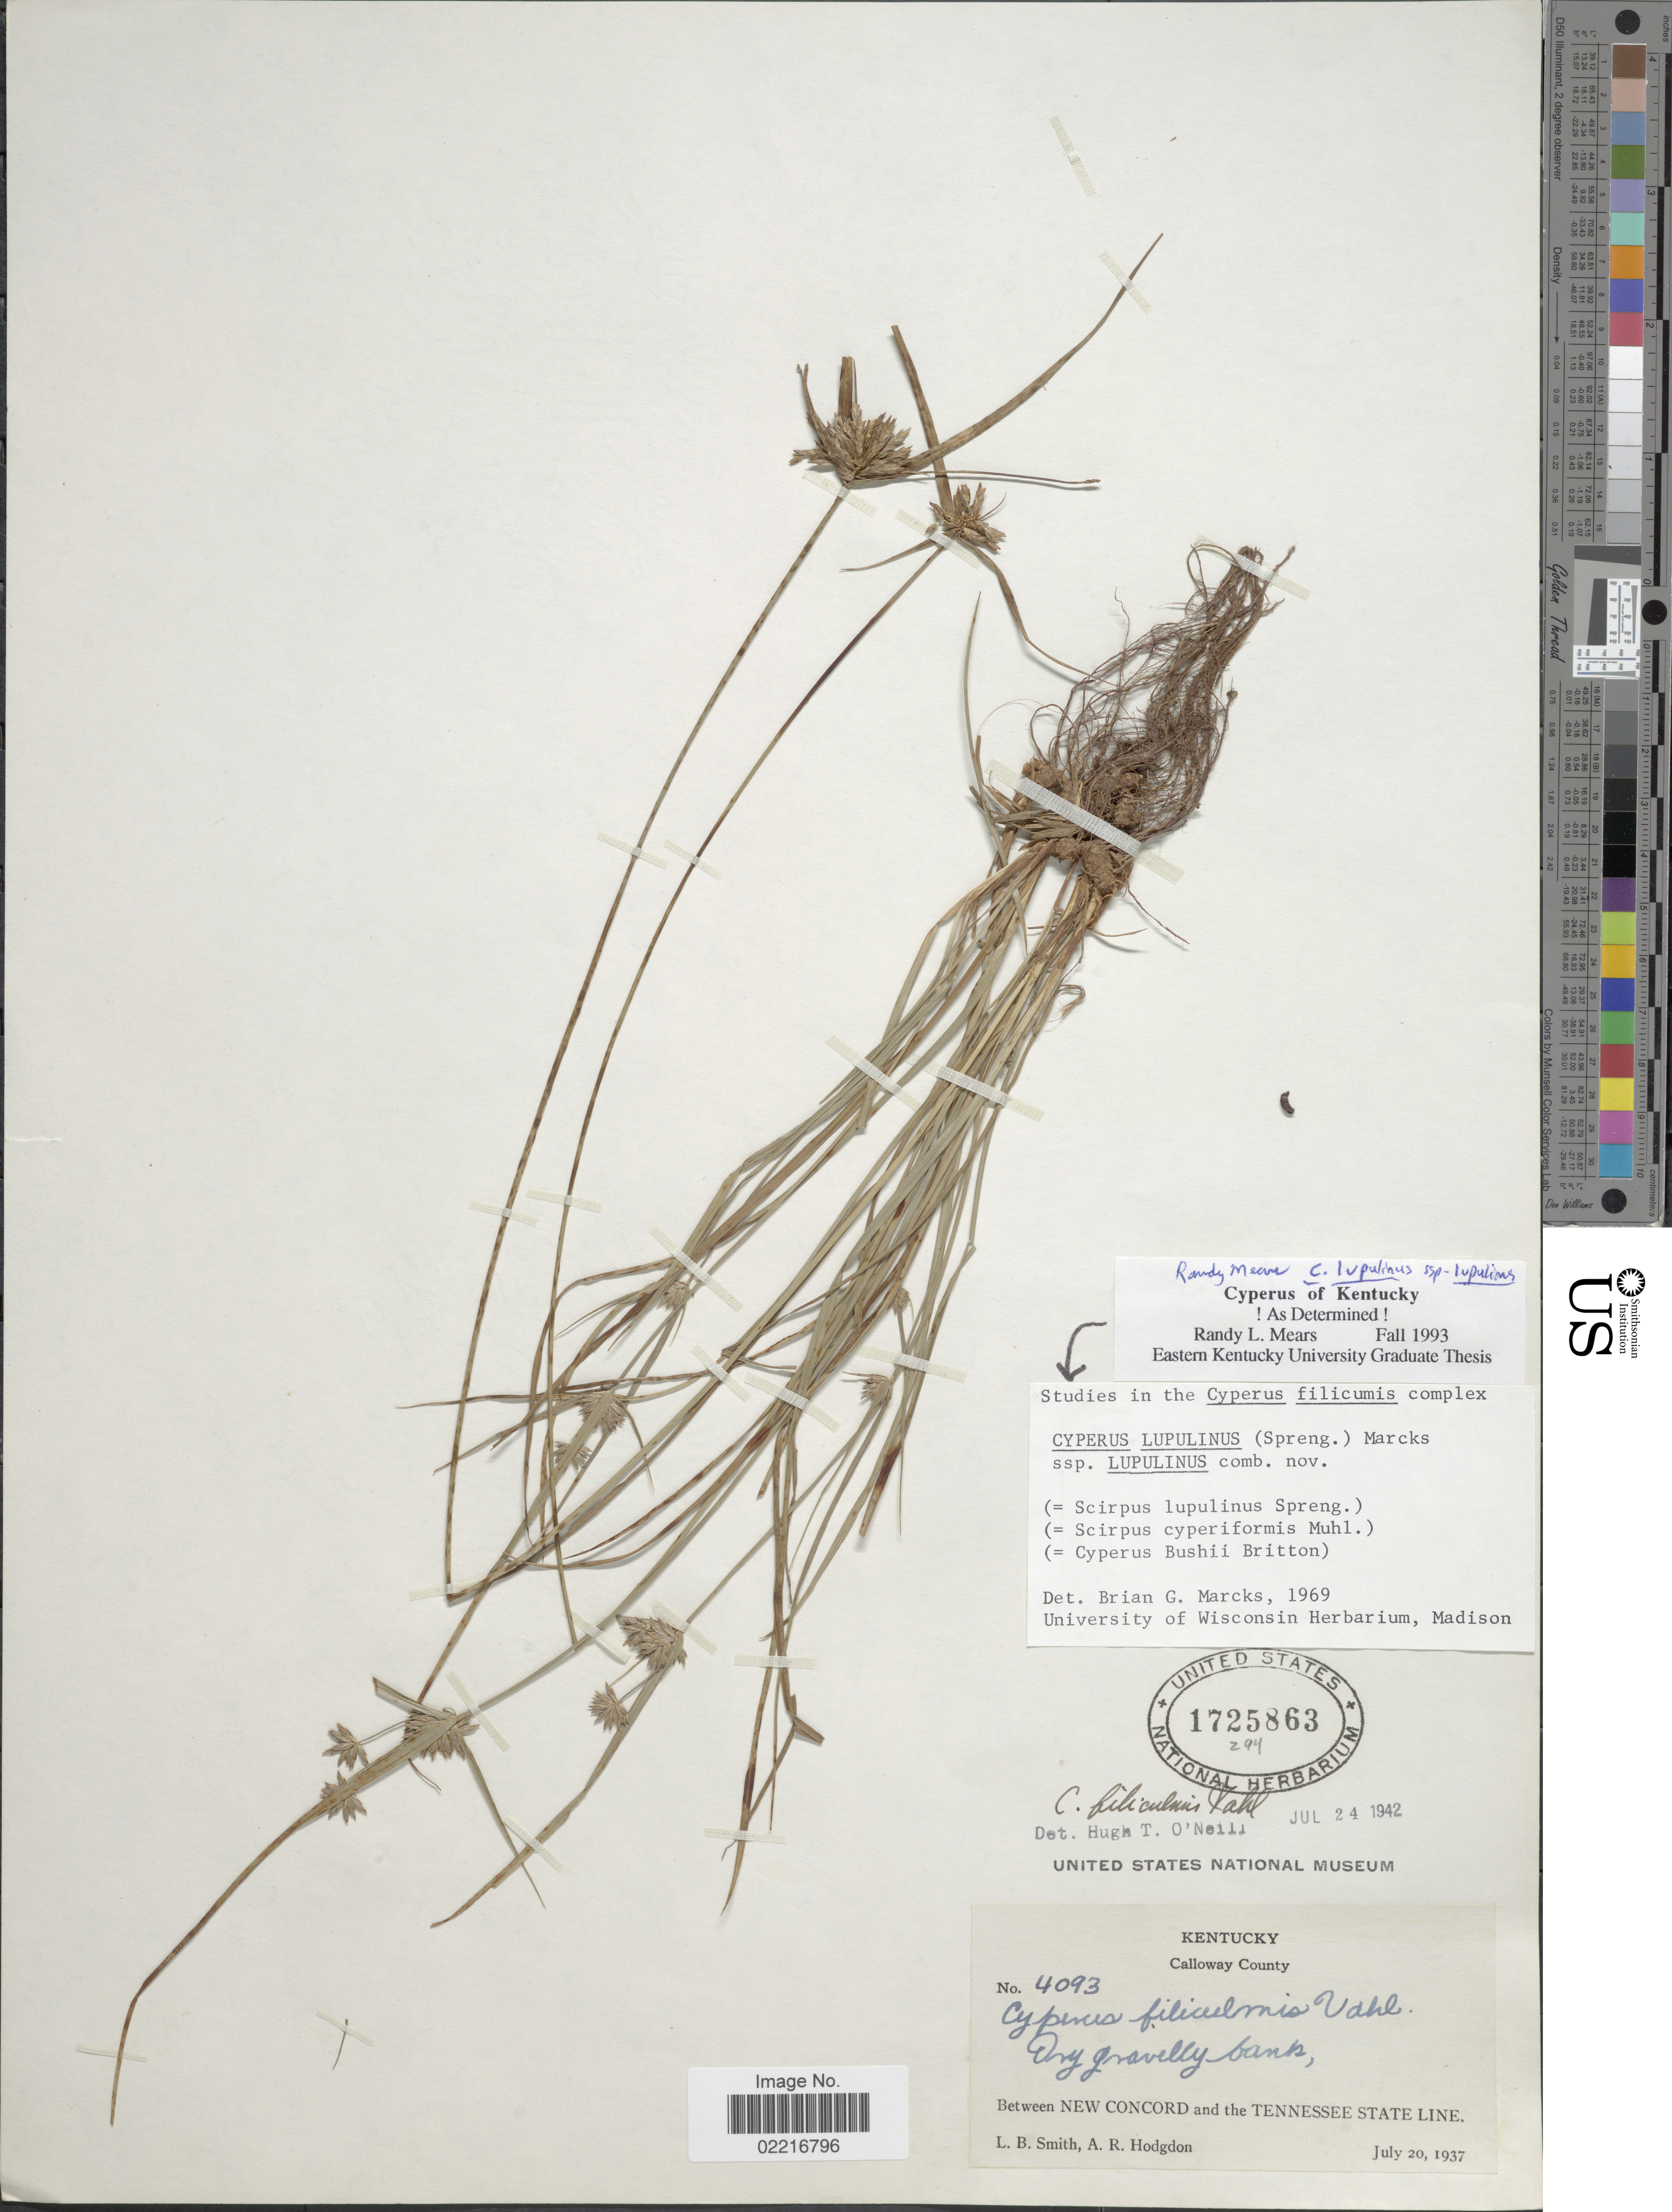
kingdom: Plantae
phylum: Tracheophyta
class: Liliopsida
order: Poales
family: Cyperaceae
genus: Cyperus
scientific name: Cyperus lupulinus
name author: (Spreng.) Marcks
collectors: L. Smith & A. R. Hodgdon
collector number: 4093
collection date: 1937-07-20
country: United States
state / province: Kentucky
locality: Calloway County, Between New Concord and the Tennessee State Line.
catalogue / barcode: US 1725863